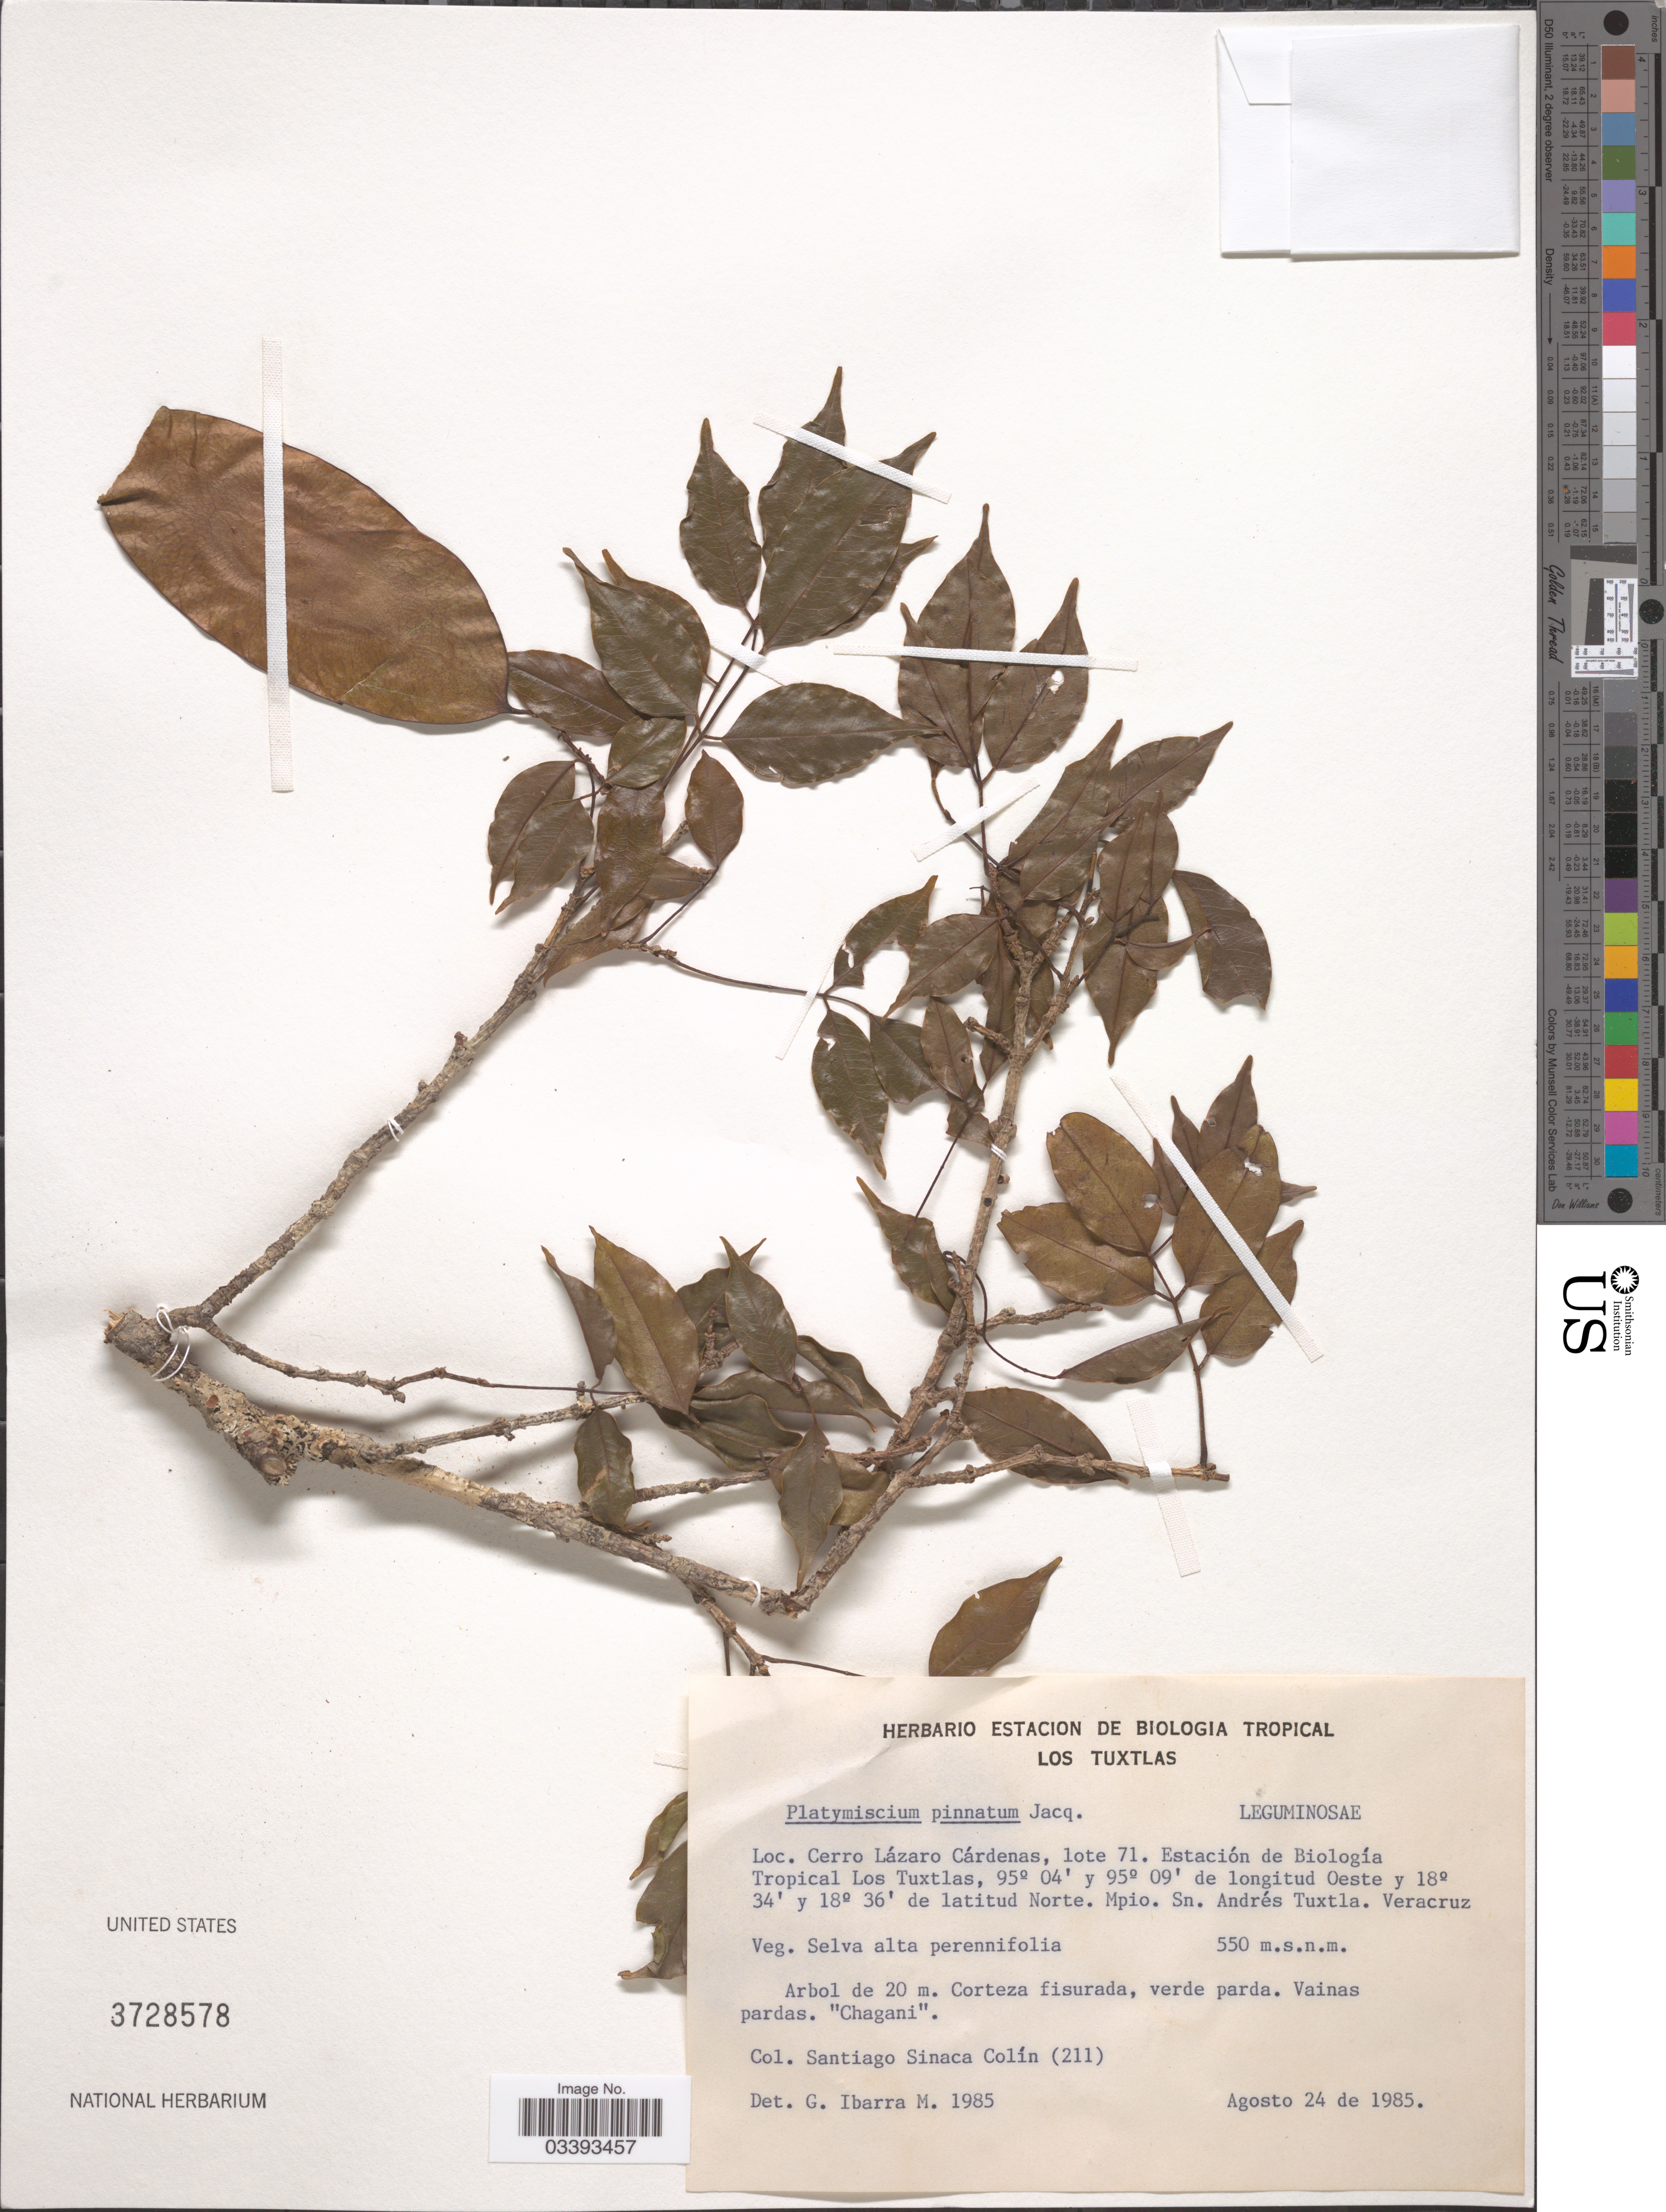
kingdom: Plantae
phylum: Tracheophyta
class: Magnoliopsida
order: Fabales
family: Fabaceae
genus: Platymiscium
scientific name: Platymiscium pinnatum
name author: (Jacq.) Dugand G.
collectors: S. Sinaca-Colin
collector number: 211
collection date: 1985-08-24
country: Mexico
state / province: Veracruz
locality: Cerro Lázaro Cárdenas, lote 71. Estación de Biología Tropical Los Tuxtlas. Mpio. Sn. Andrés Tuxtla. Veracruz.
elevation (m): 550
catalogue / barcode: US 3728578